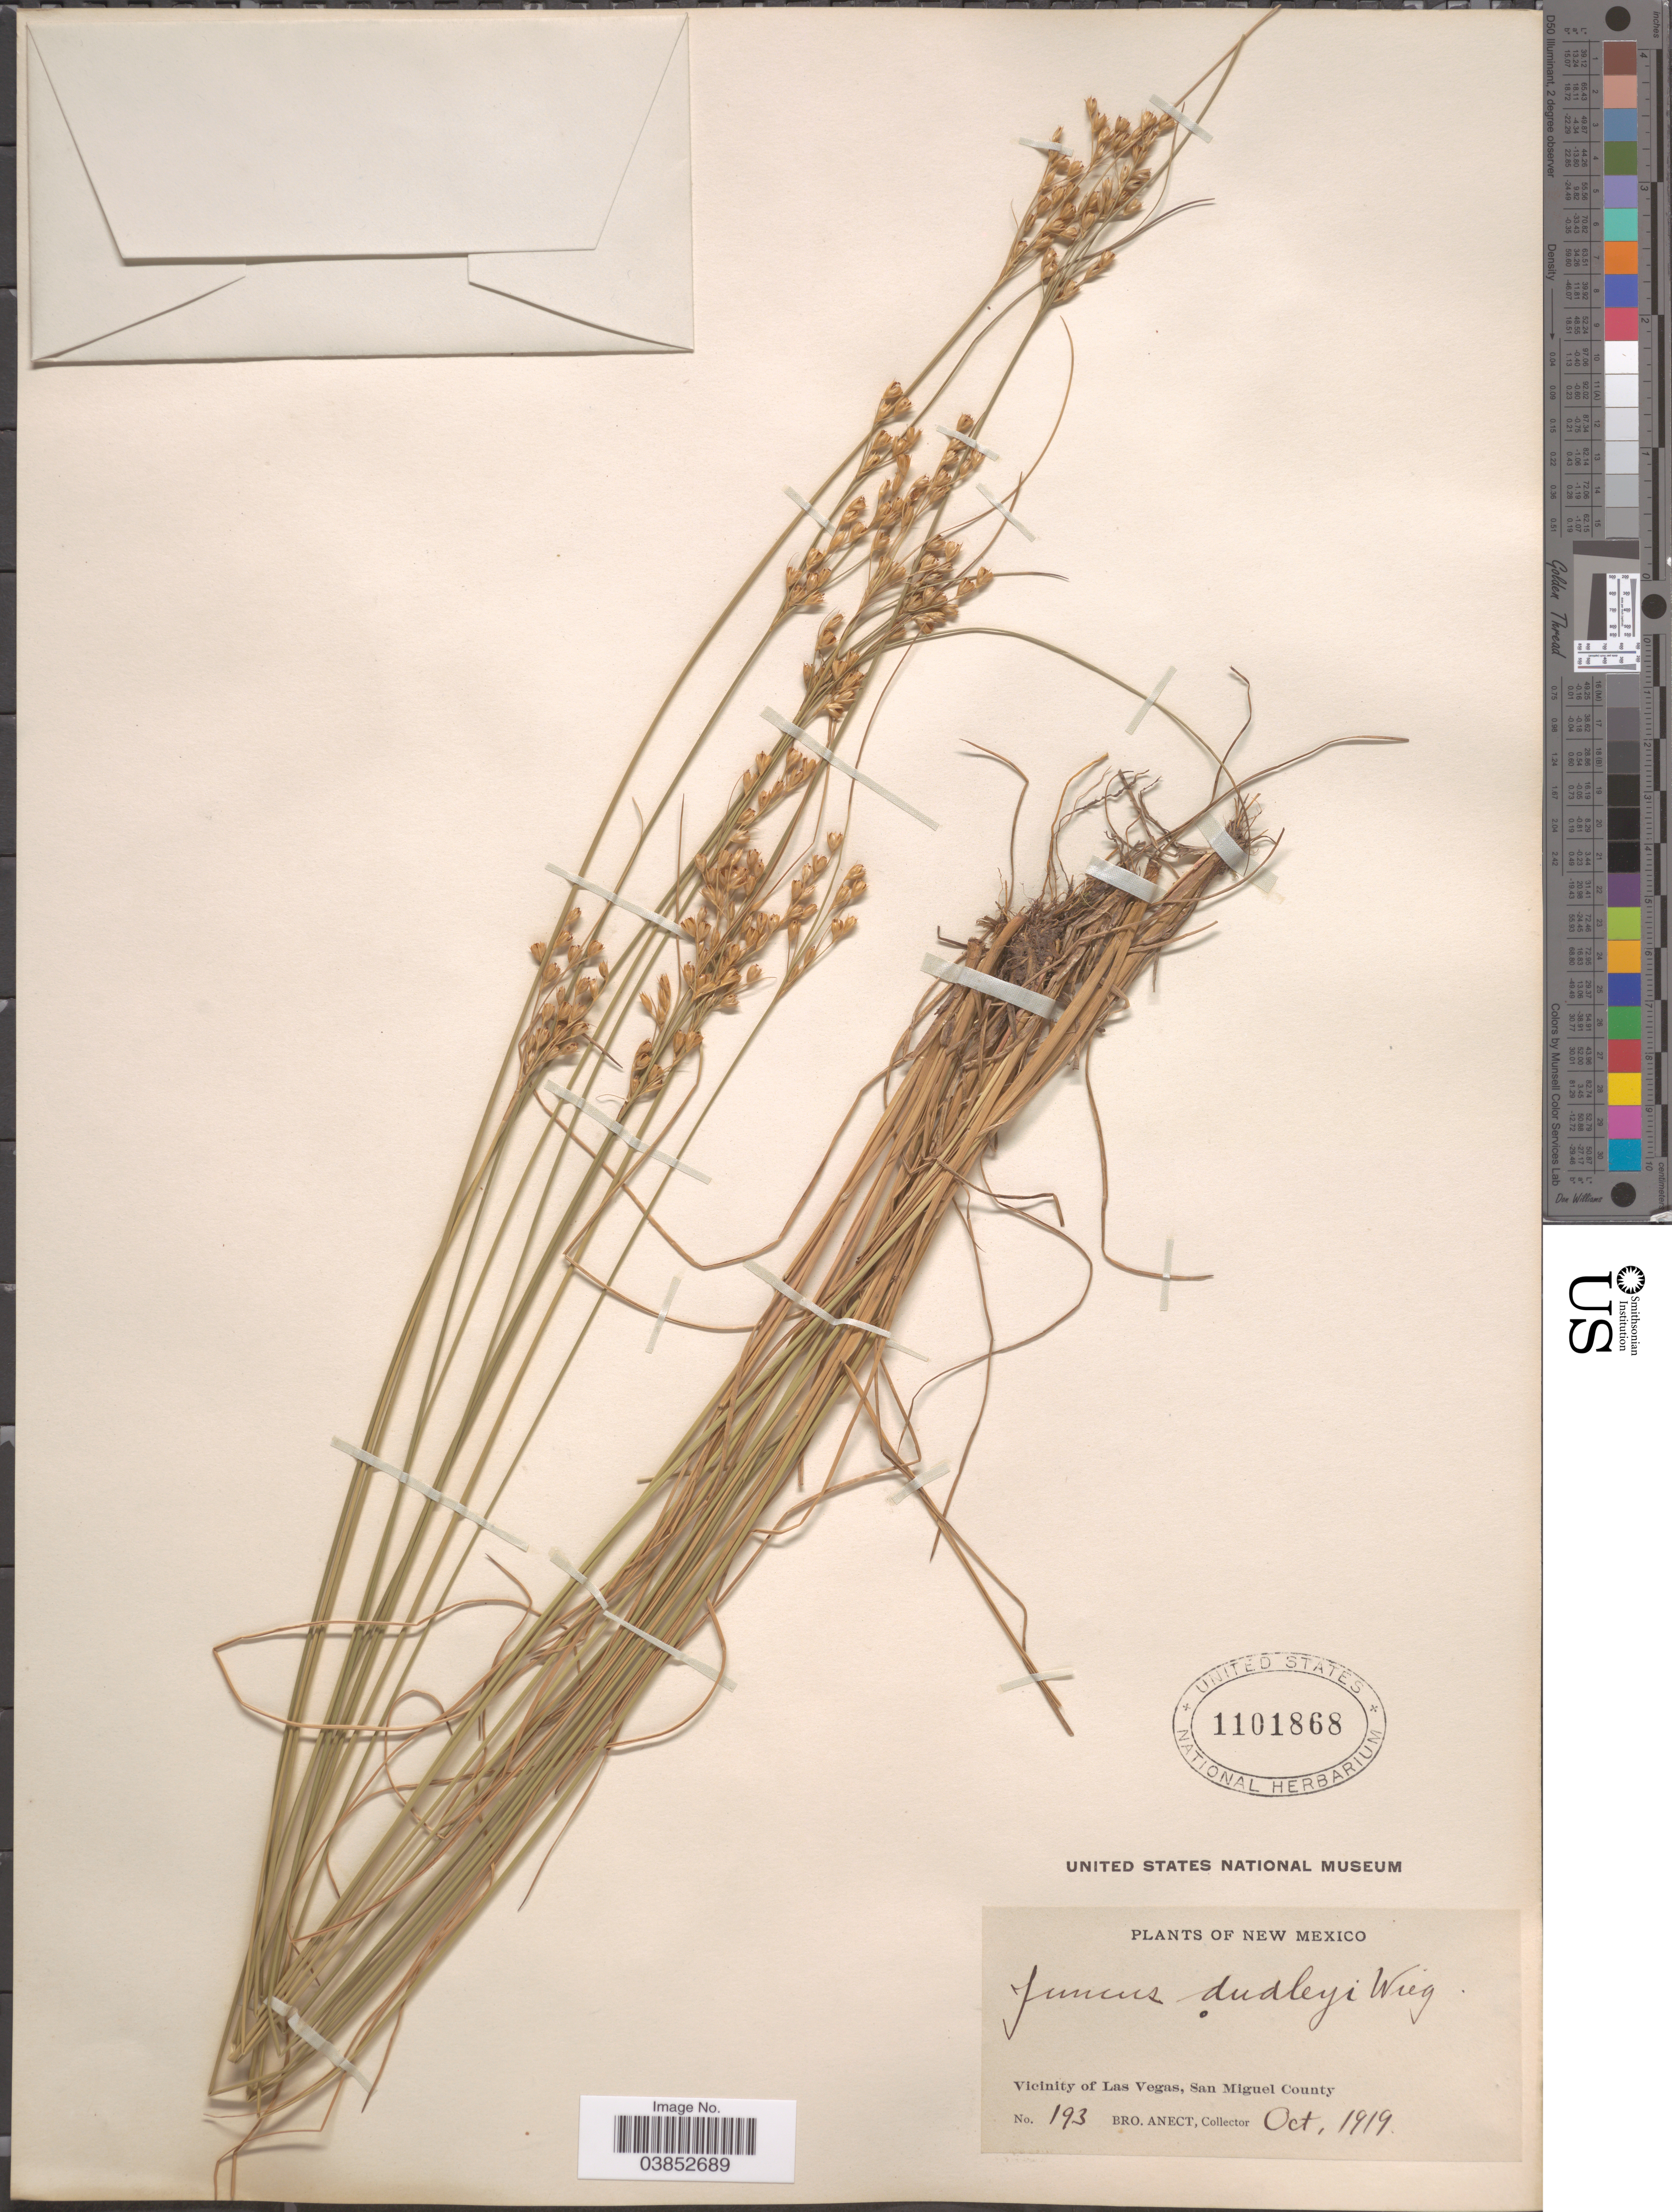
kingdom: Plantae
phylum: Tracheophyta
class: Liliopsida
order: Poales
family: Juncaceae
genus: Juncus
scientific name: Juncus dudleyi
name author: Wiegand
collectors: B. Anect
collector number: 193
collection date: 1919-10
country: United States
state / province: New Mexico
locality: Vicinity of Las Vegas, San Miguel County.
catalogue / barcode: US 1101868